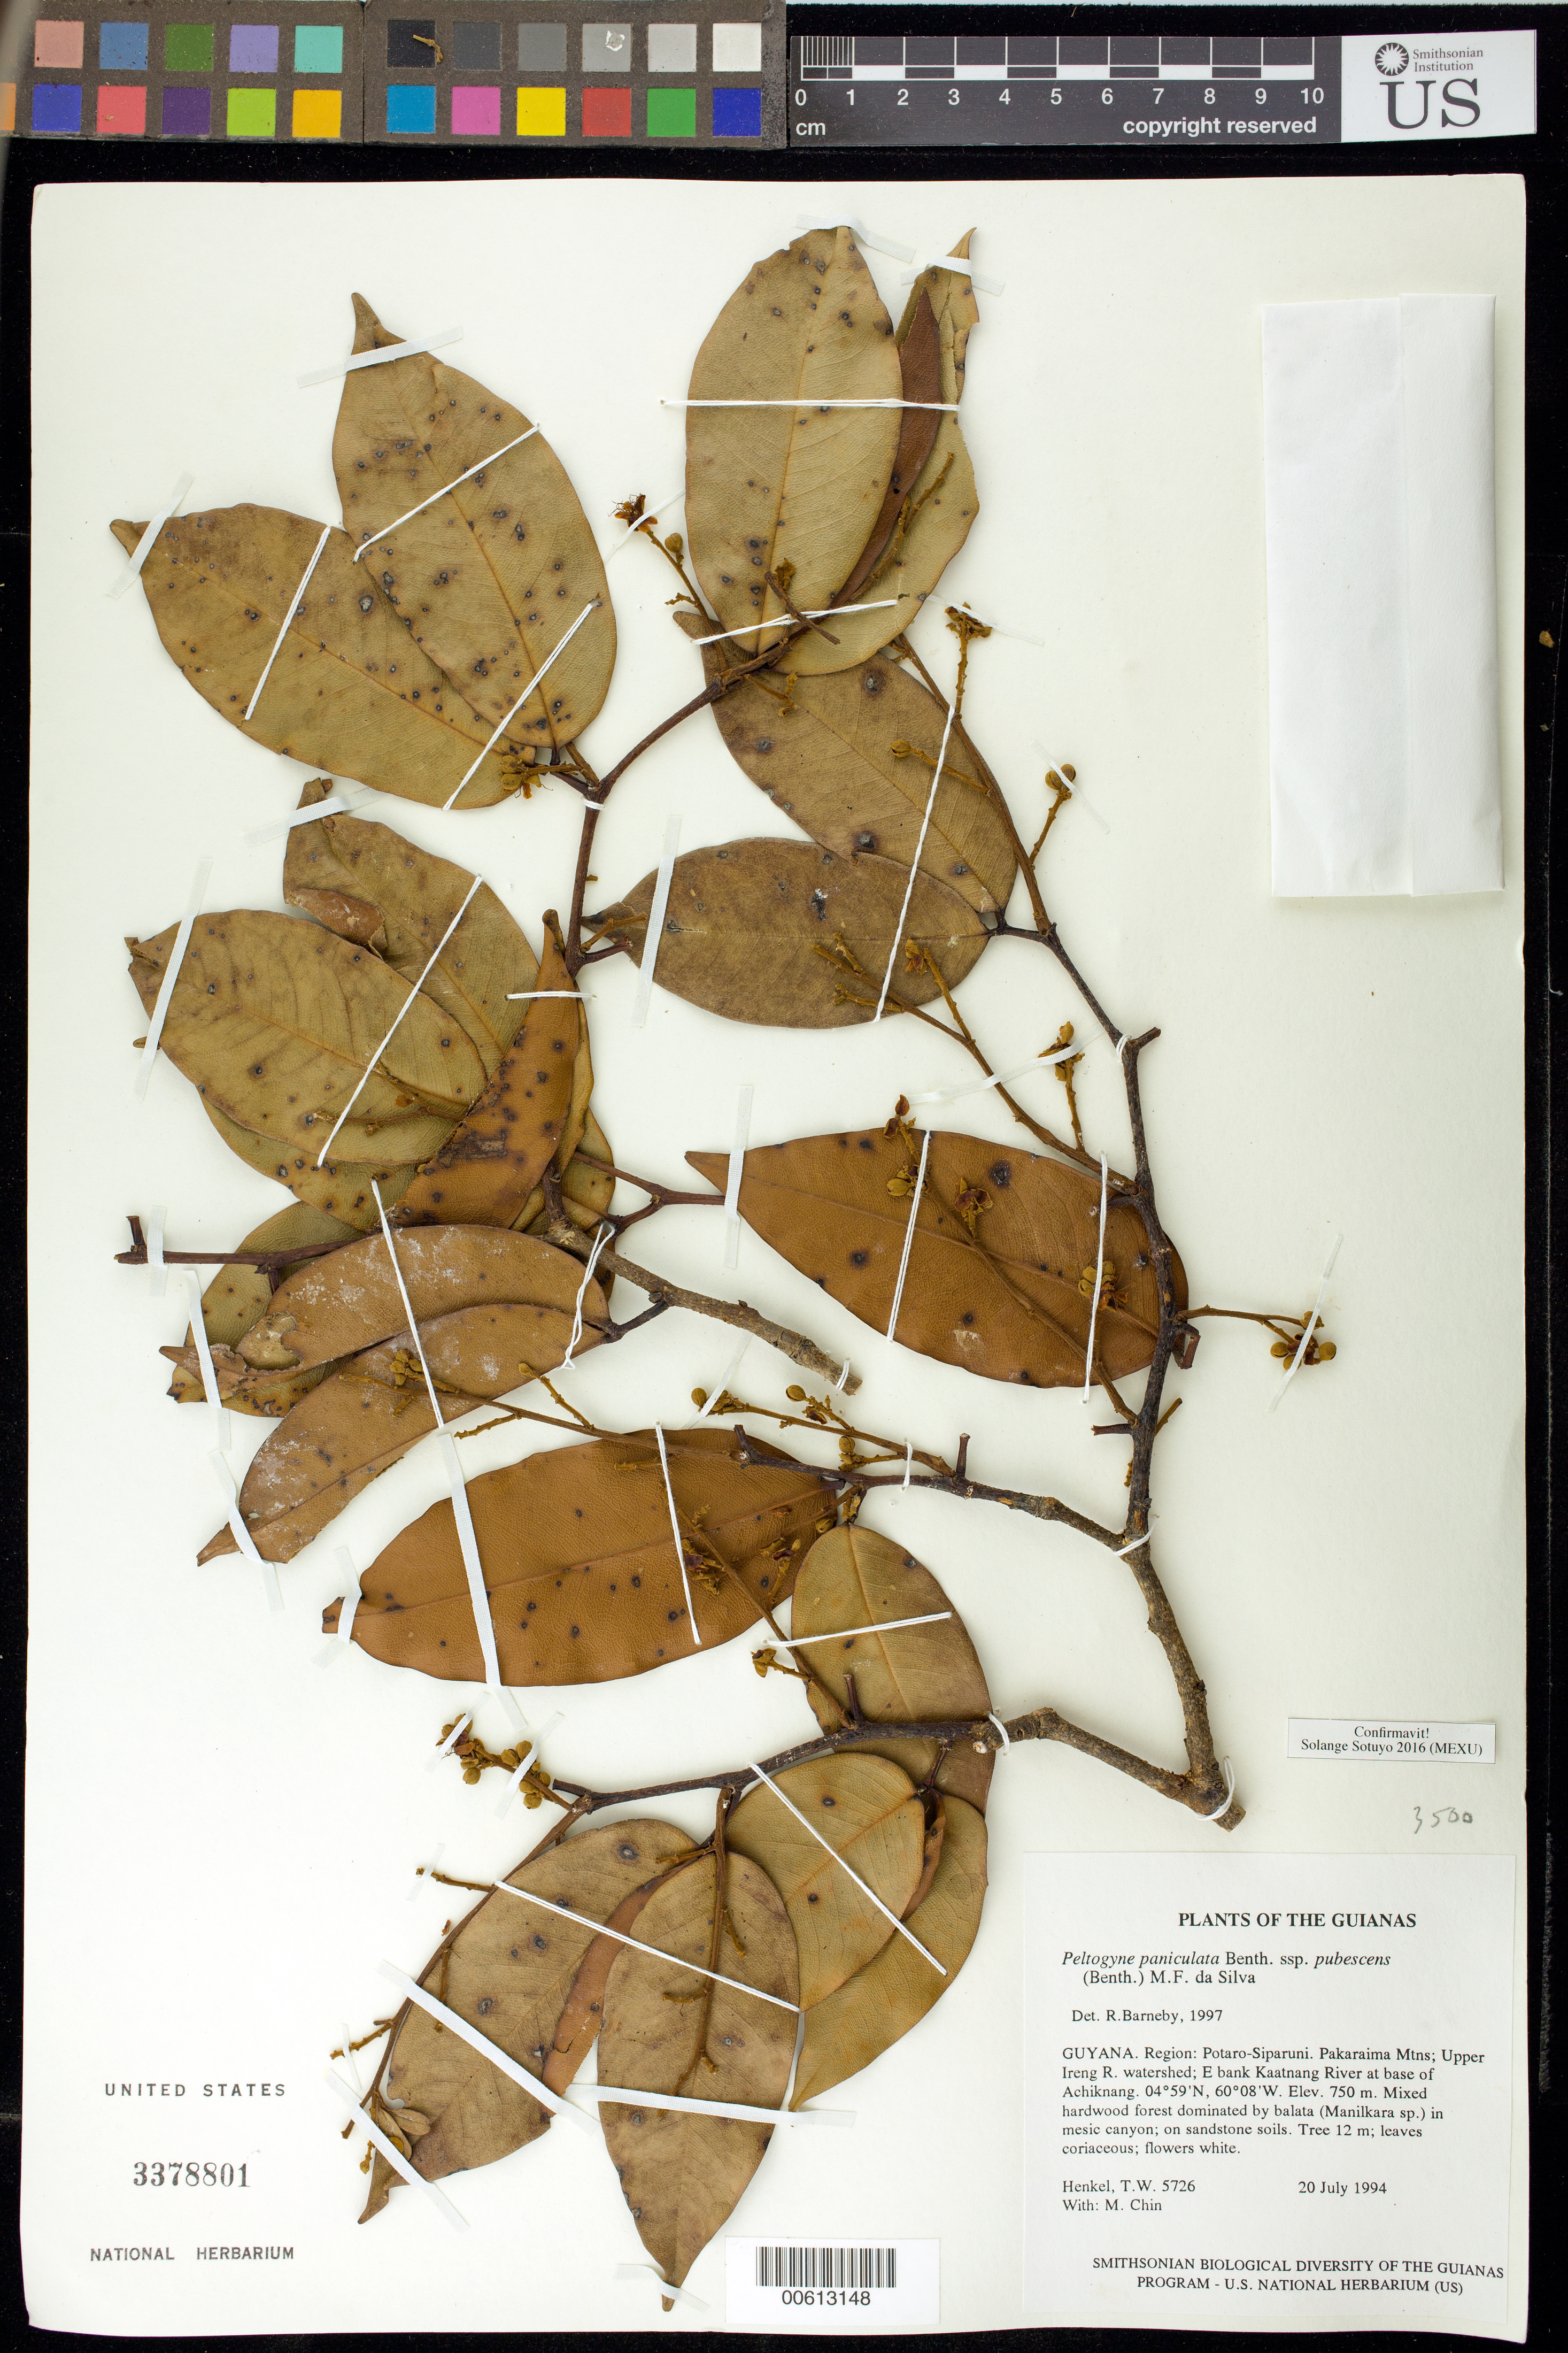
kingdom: Plantae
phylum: Tracheophyta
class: Magnoliopsida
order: Fabales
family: Fabaceae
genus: Peltogyne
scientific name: Peltogyne paniculata subsp. pubescens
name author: (Benth.) M.F. Silva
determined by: Sotuyo, Solange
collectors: T. Henkel & M. Chin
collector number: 5726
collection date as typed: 20 July 1994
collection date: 1994-07-20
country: Guyana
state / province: Potaro-Siparuni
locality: Pakaraima Mtns; Upper Ireng R. watershed; E bank Kaatnang River at base of Achiknang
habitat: Mixed hardwood forest dominated by balata (Manilkara sp.) in mesic canyon; on sandstone soils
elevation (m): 750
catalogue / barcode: US 3378801